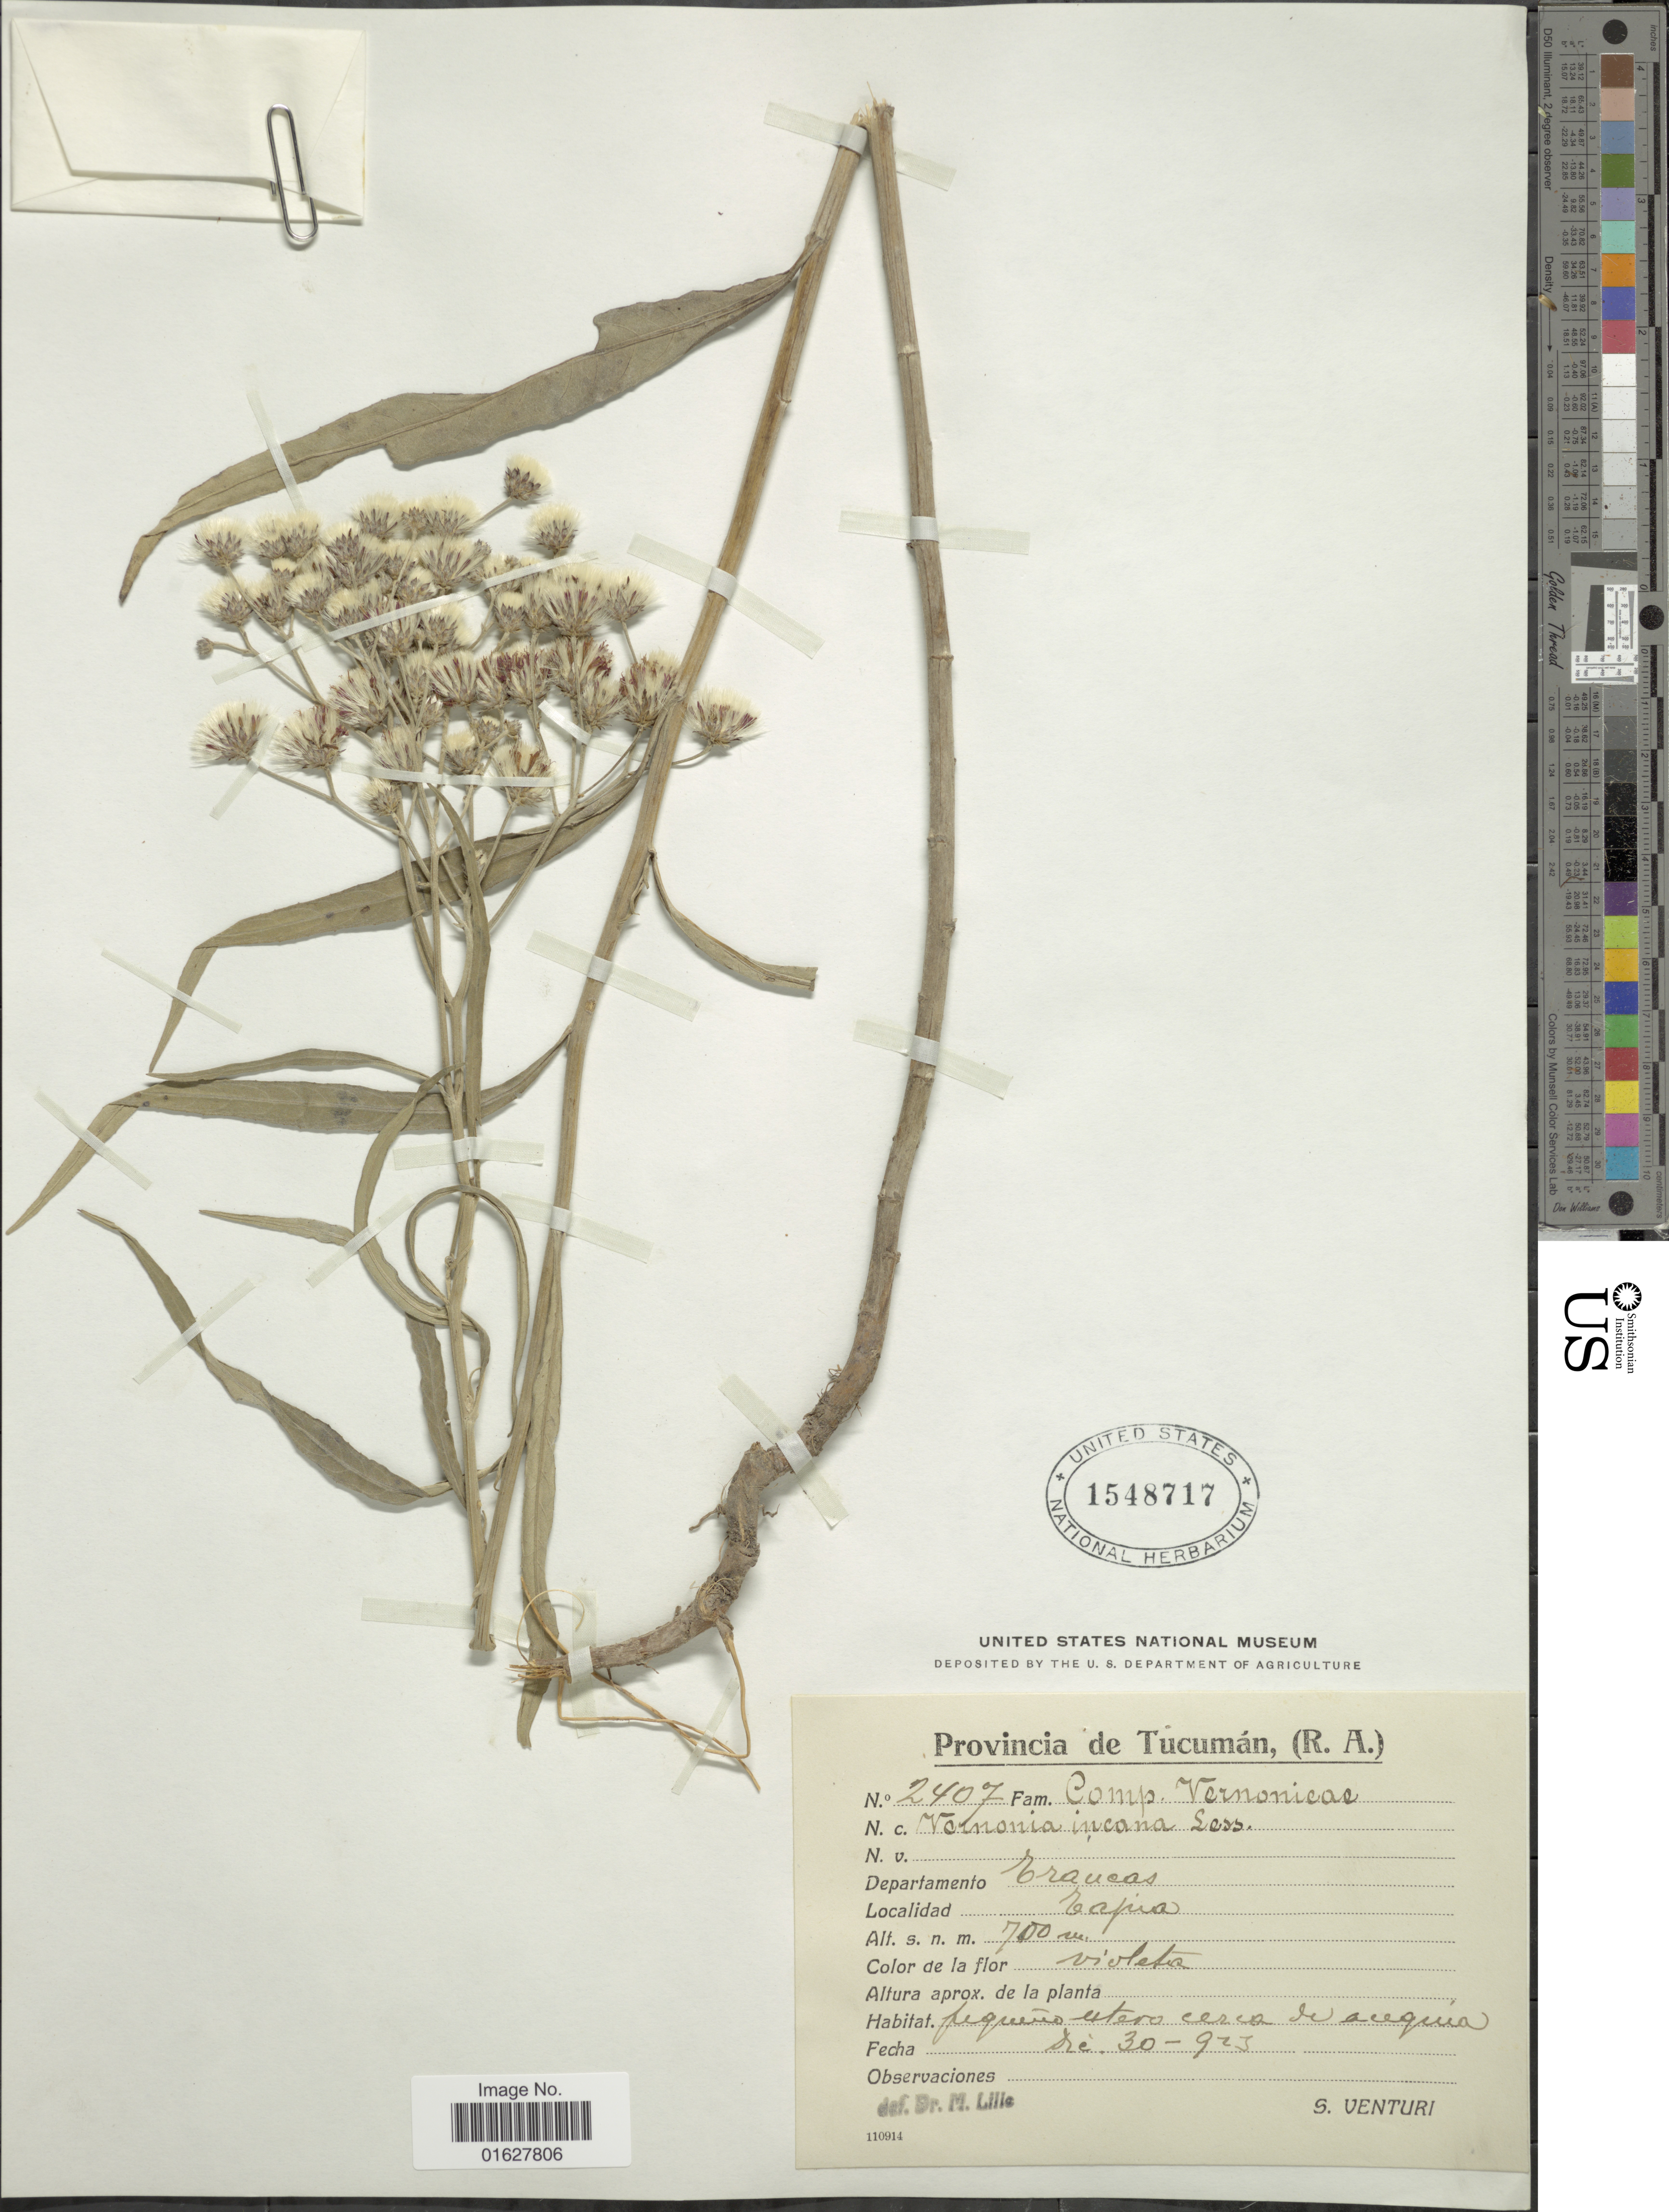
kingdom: Plantae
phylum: Tracheophyta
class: Magnoliopsida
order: Asterales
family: Asteraceae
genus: Vernonia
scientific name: Vernonia incana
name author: Less.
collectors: S. Venturi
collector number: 2407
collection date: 1923-12-30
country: Argentina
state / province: Tucumán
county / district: Trancas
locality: Tapia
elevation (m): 700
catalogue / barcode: US 1548717